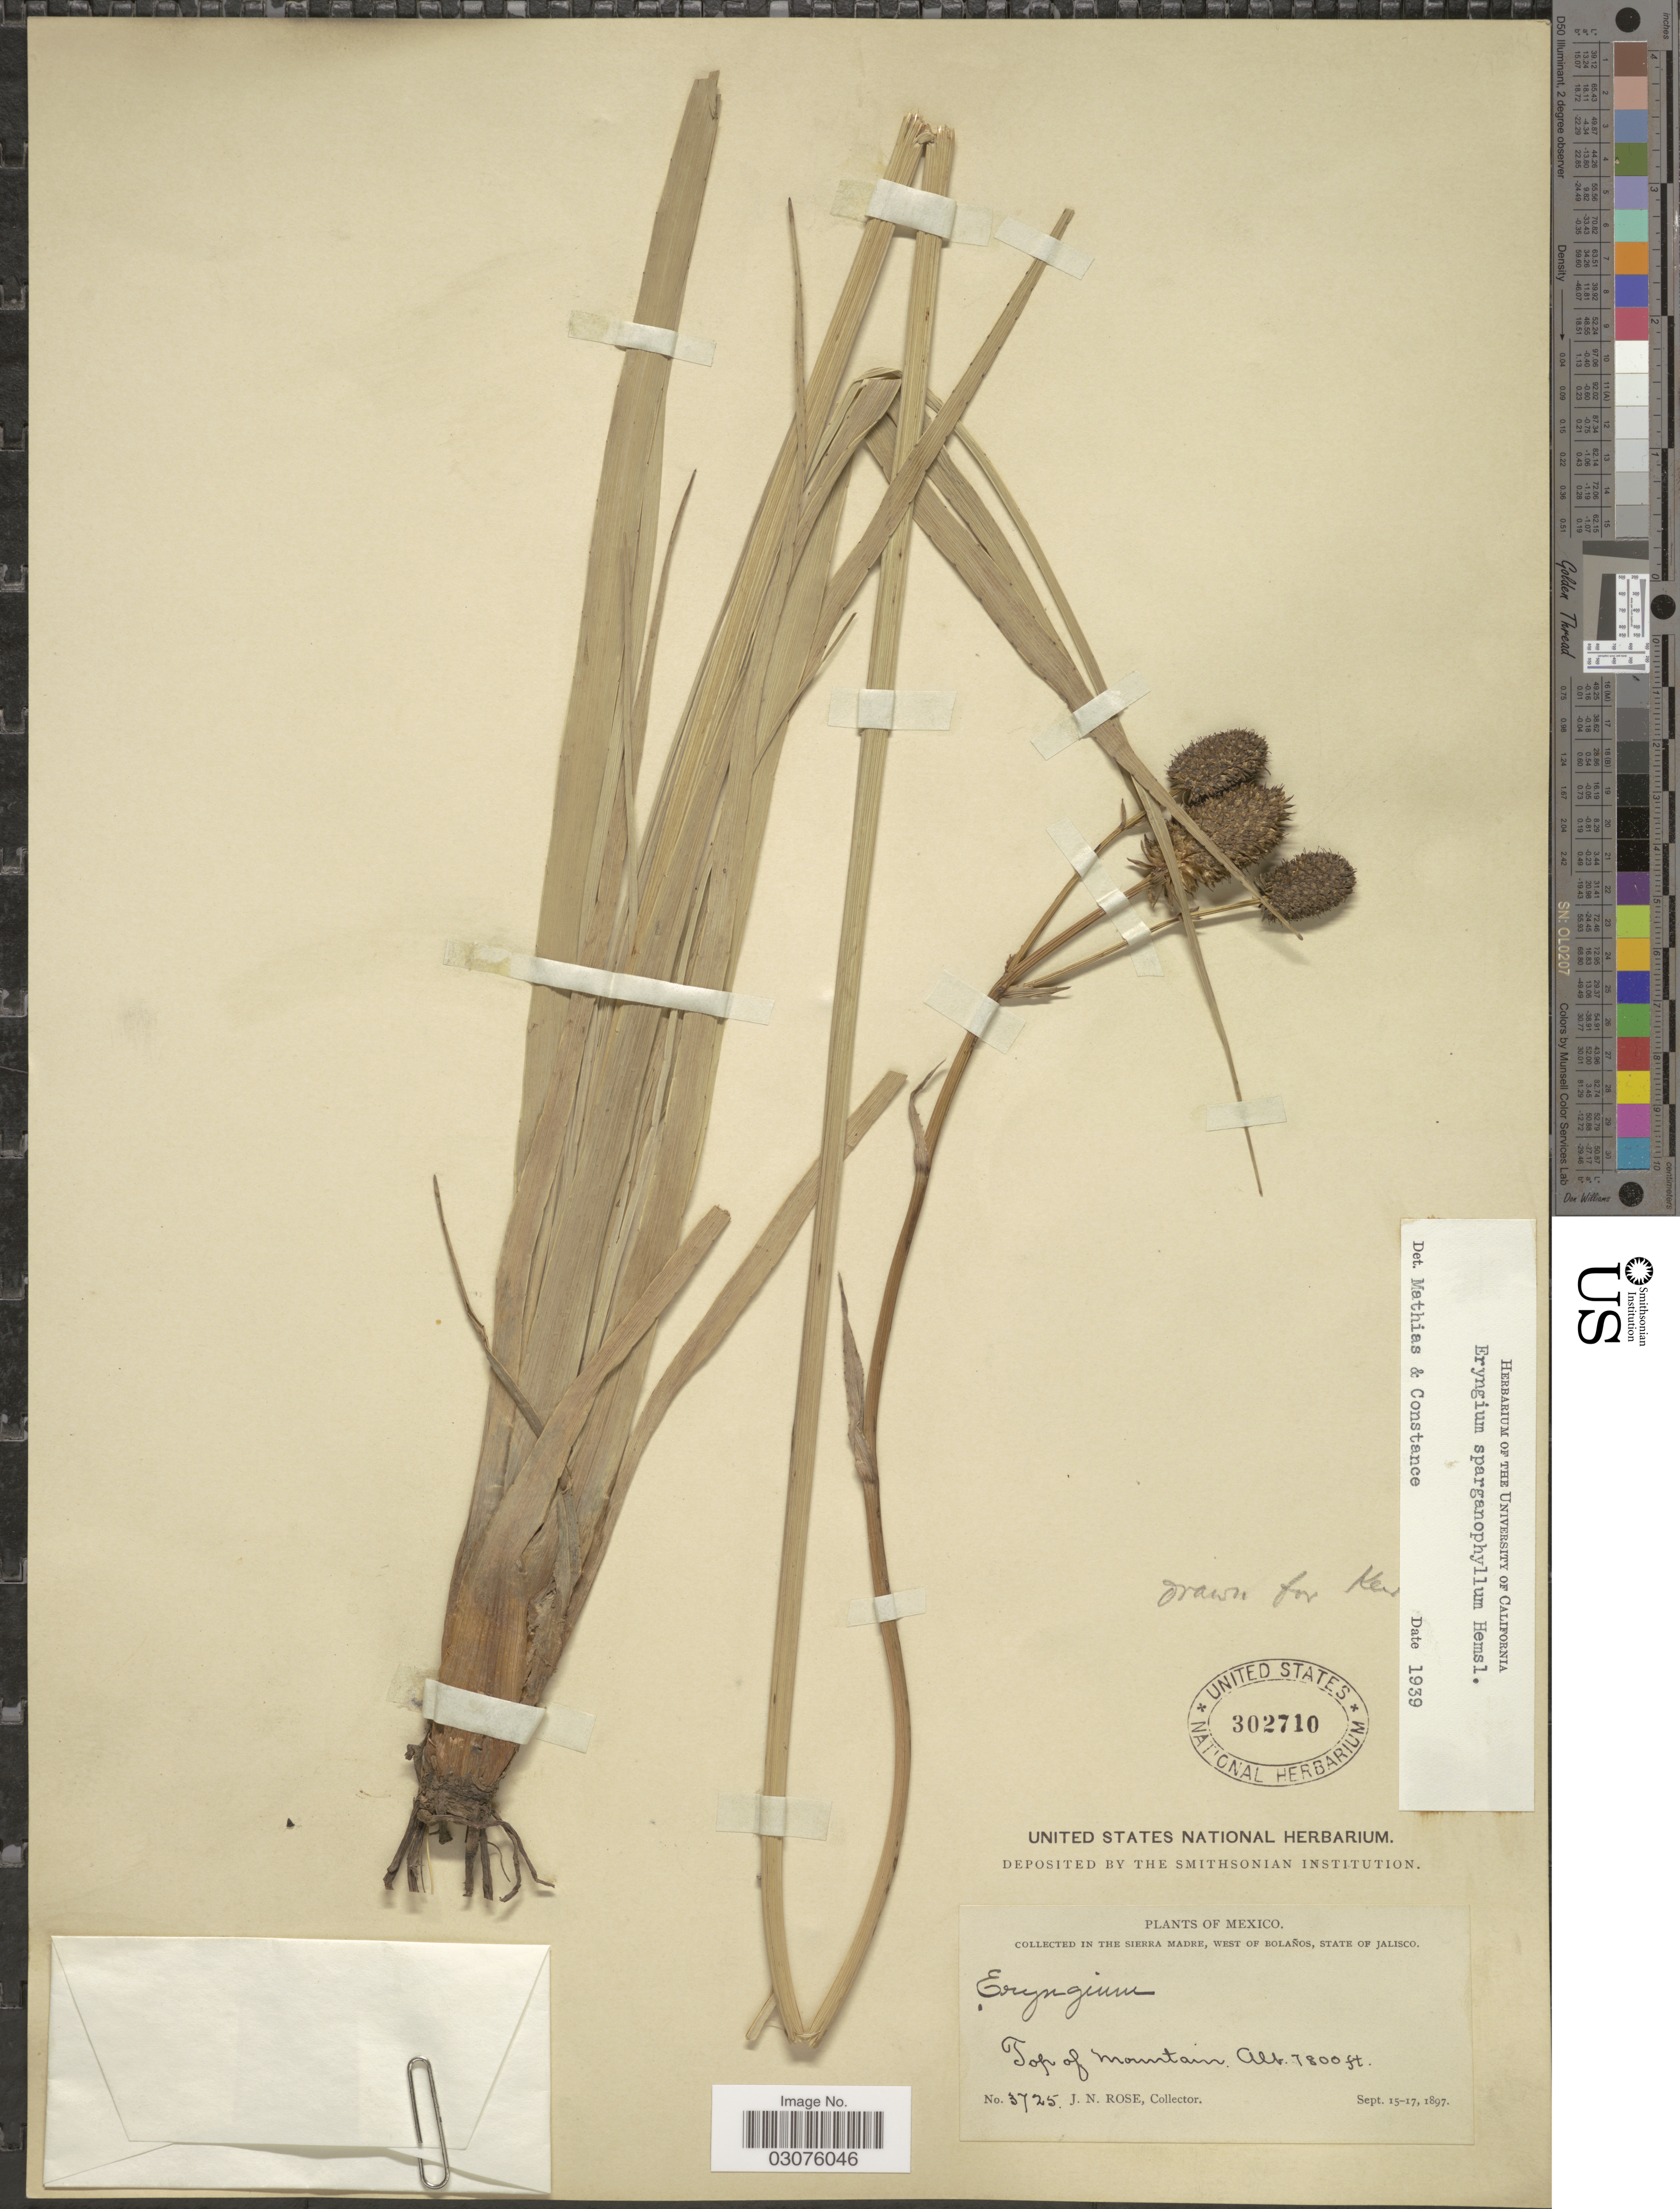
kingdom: Plantae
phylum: Tracheophyta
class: Magnoliopsida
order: Apiales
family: Apiaceae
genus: Eryngium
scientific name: Eryngium sparganophyllum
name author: Hemsl. in Hook. f.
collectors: J. N. Rose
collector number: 3725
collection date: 1897-09-15/1897-09-17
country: Mexico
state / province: Jalisco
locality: Collected in the Sierra Madre, West of Bolaños, State of Jalisco. Top of mountain.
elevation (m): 2377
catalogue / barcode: US 302710